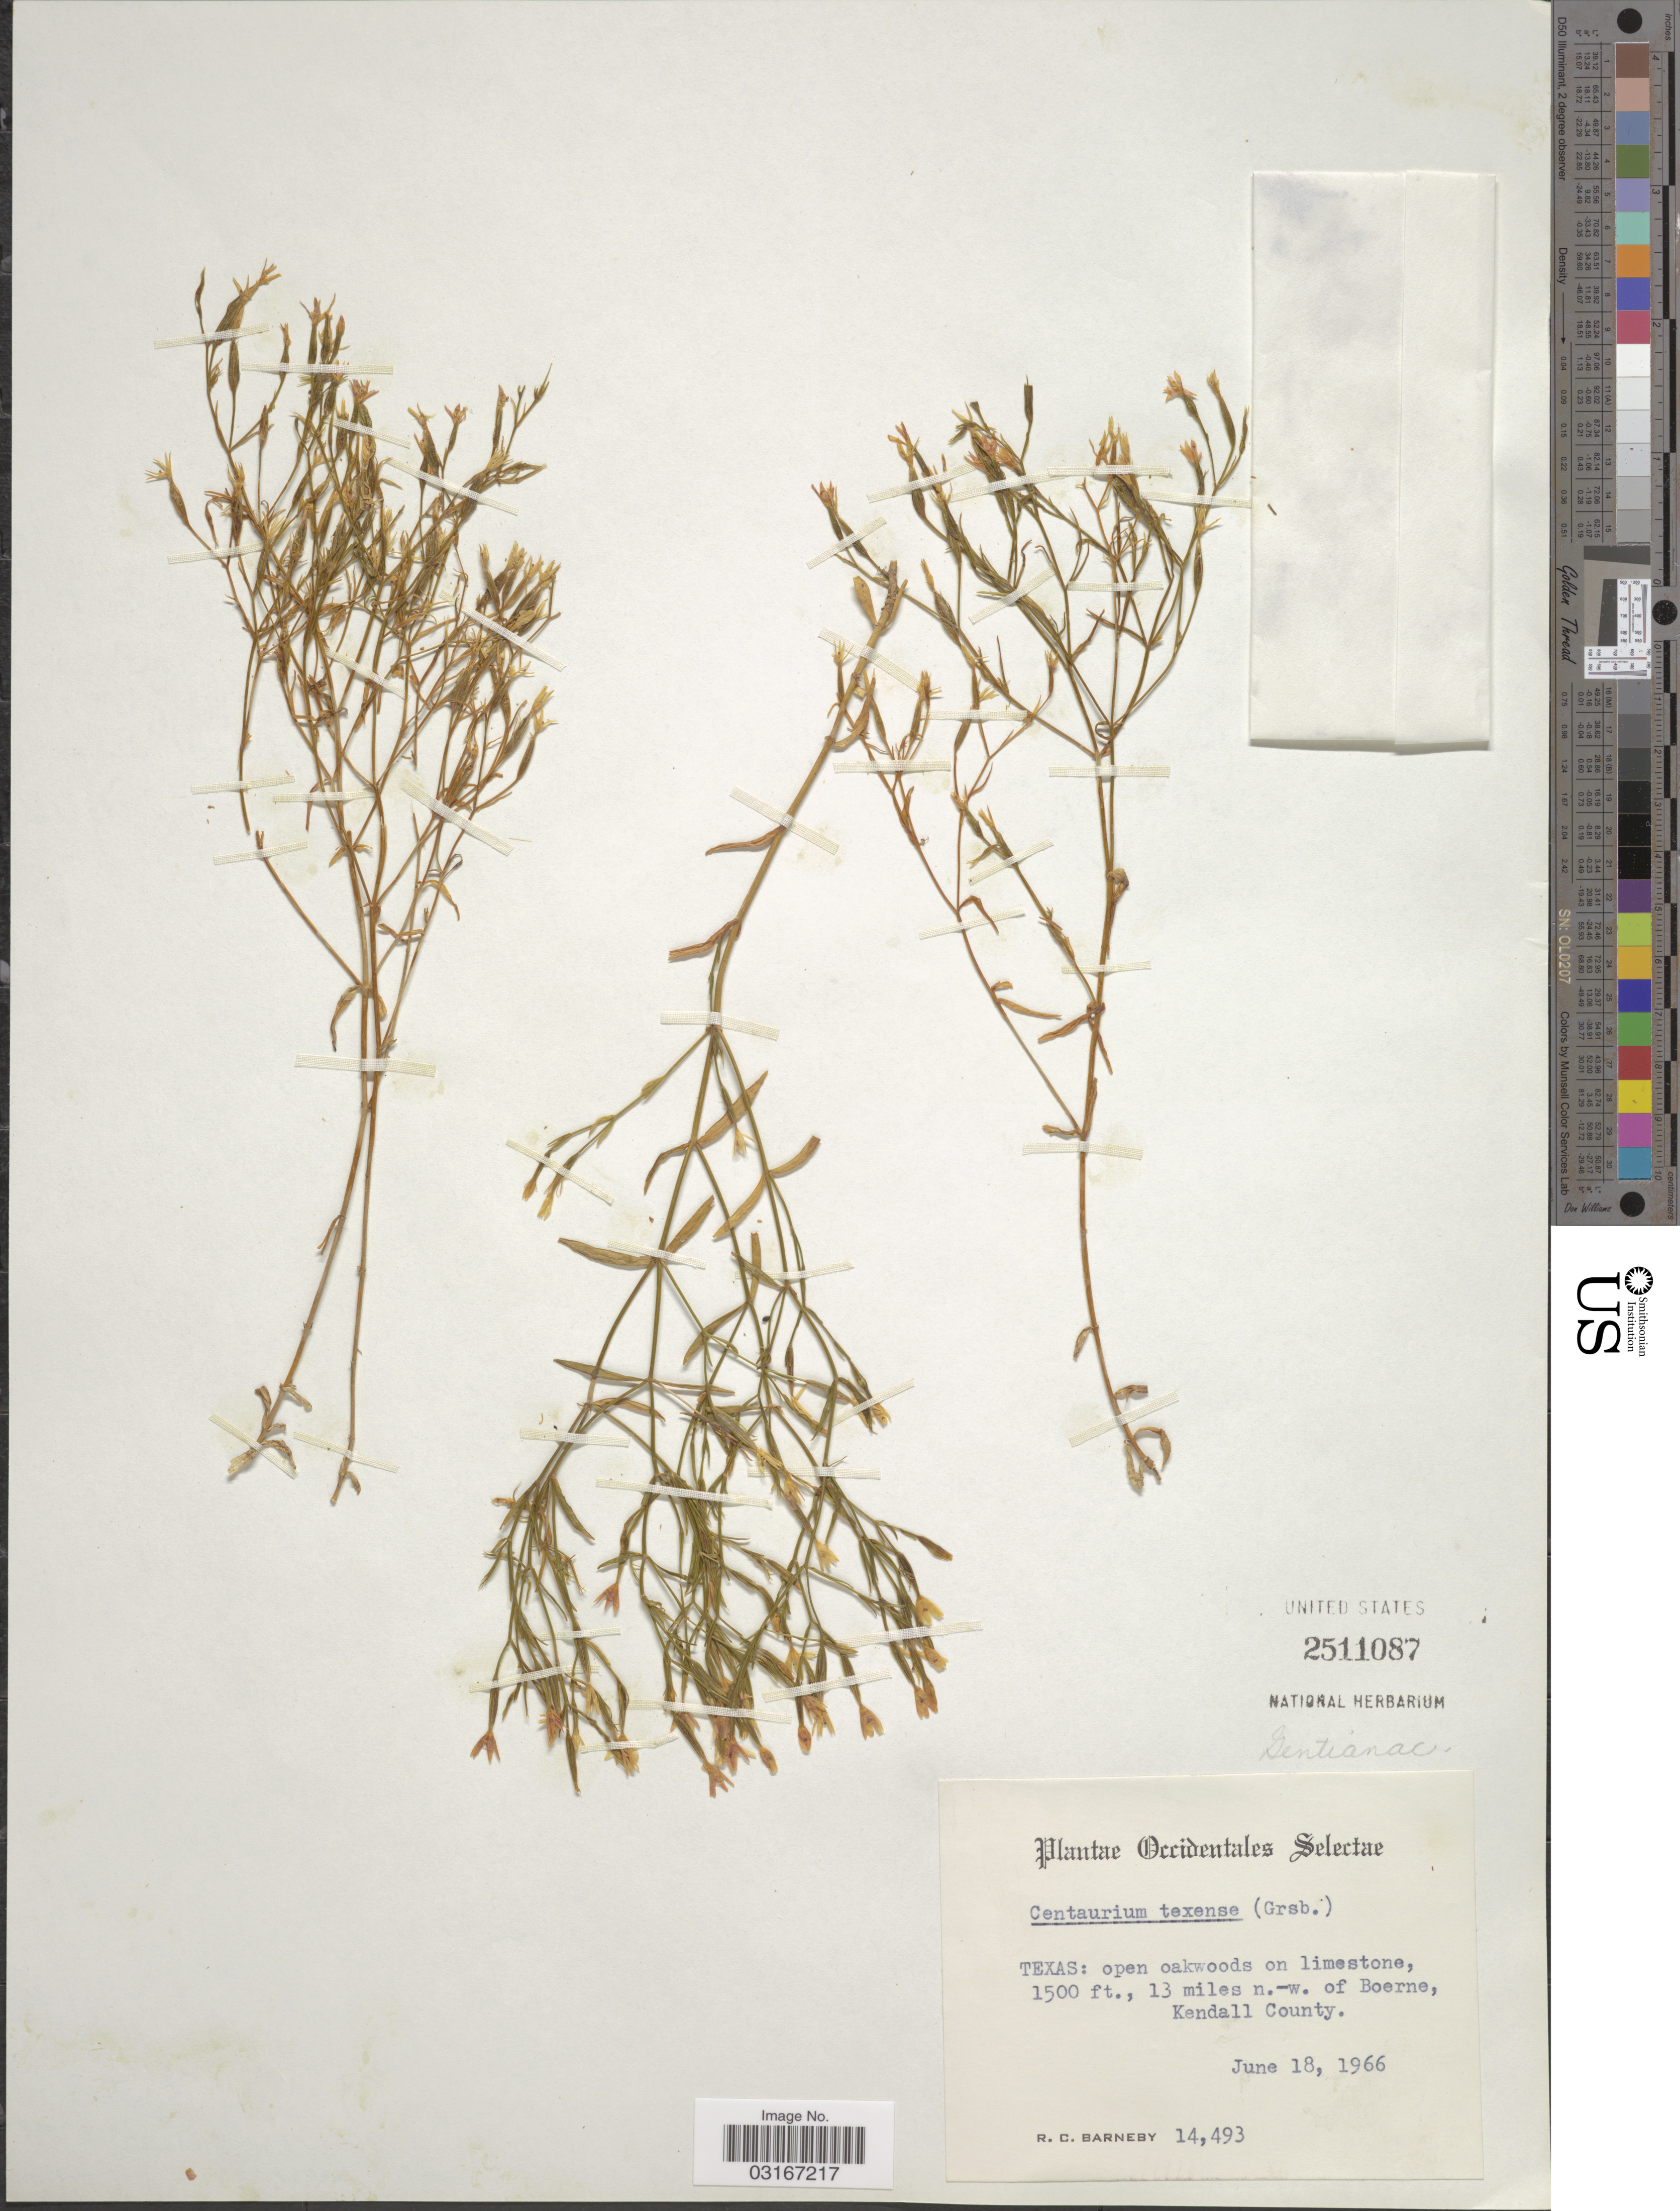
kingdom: Plantae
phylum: Tracheophyta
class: Magnoliopsida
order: Gentianales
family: Gentianaceae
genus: Centaurium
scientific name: Centaurium texense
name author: (Griseb.) Fernald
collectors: R. C. Barneby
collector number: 14493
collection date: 1966-06-18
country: United States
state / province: Texas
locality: Open oakwoods on limestone, 13 miles n.-w. of Boerne, Kendall County.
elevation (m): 457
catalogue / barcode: US 2511087